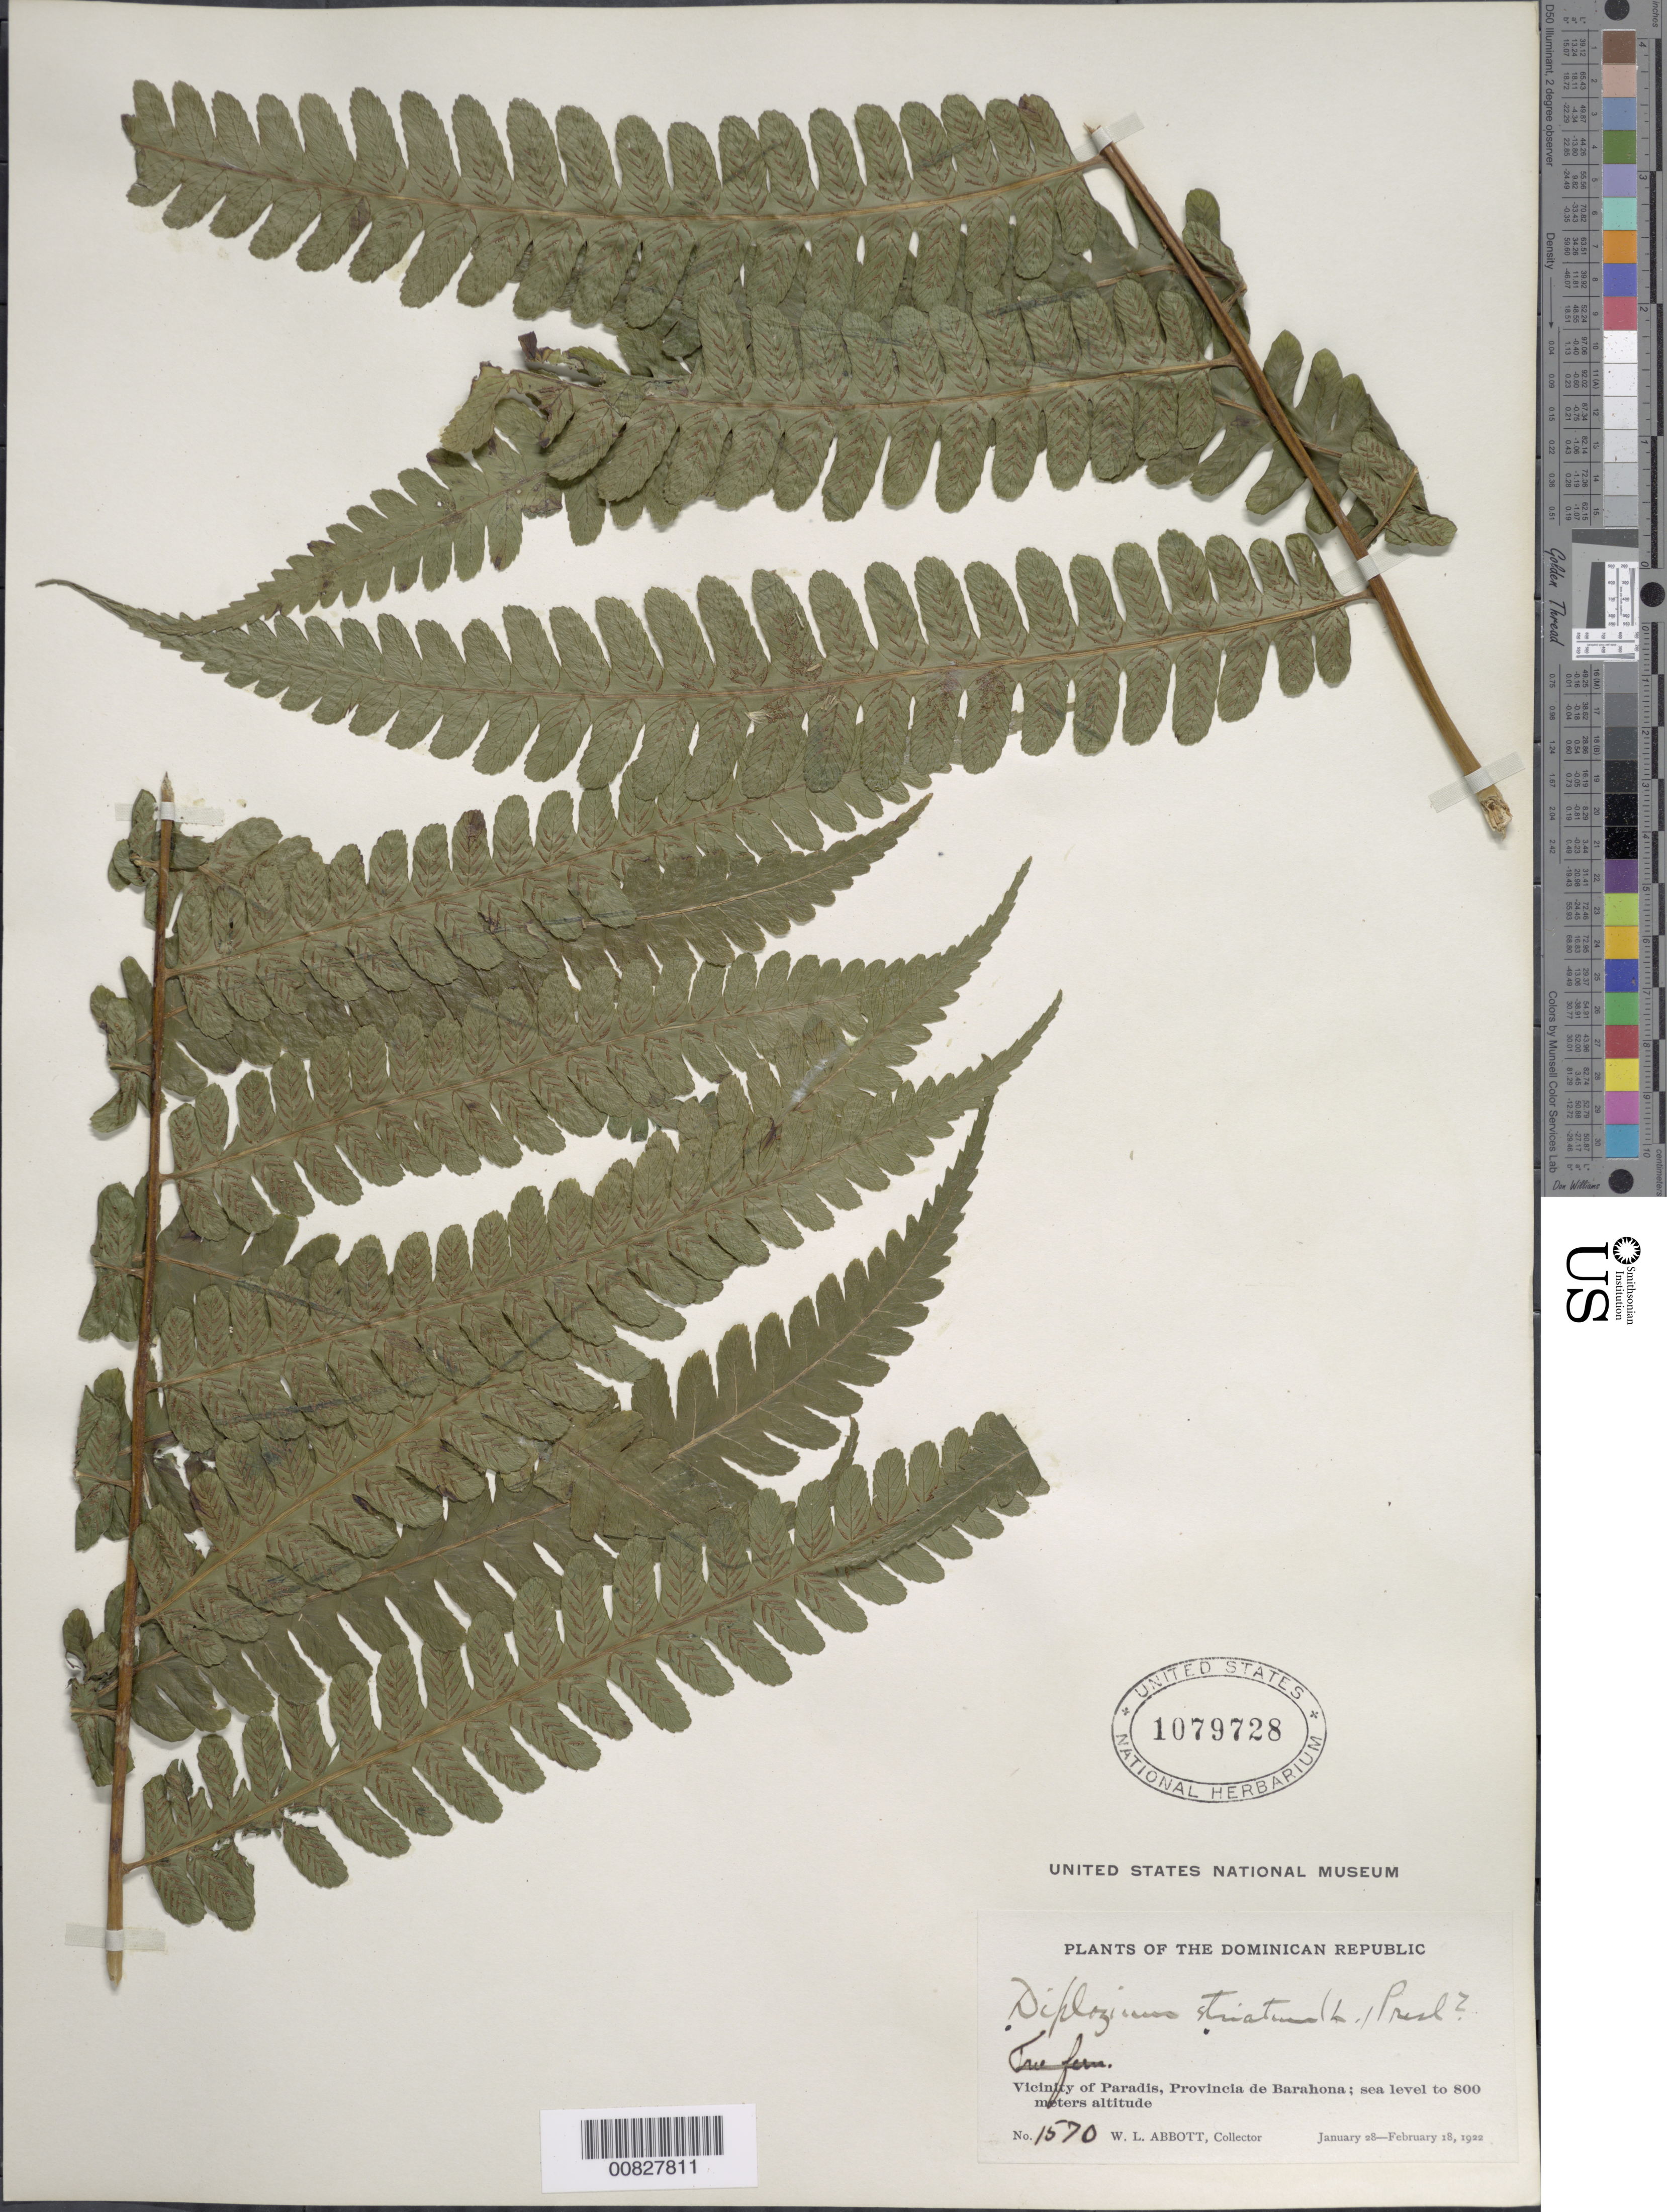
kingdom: Plantae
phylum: Tracheophyta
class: Polypodiopsida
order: Polypodiales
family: Athyriaceae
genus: Diplazium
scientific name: Diplazium striatum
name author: (L.) C. Presl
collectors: W. L. Abbott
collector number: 1570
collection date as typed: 28 Jan 1922 to 18 Feb 1922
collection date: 1922-01-28/1922-02-18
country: Dominican Republic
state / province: Barahona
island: Hispaniola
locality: Paradis vicinity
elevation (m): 0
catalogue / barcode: US 1079728